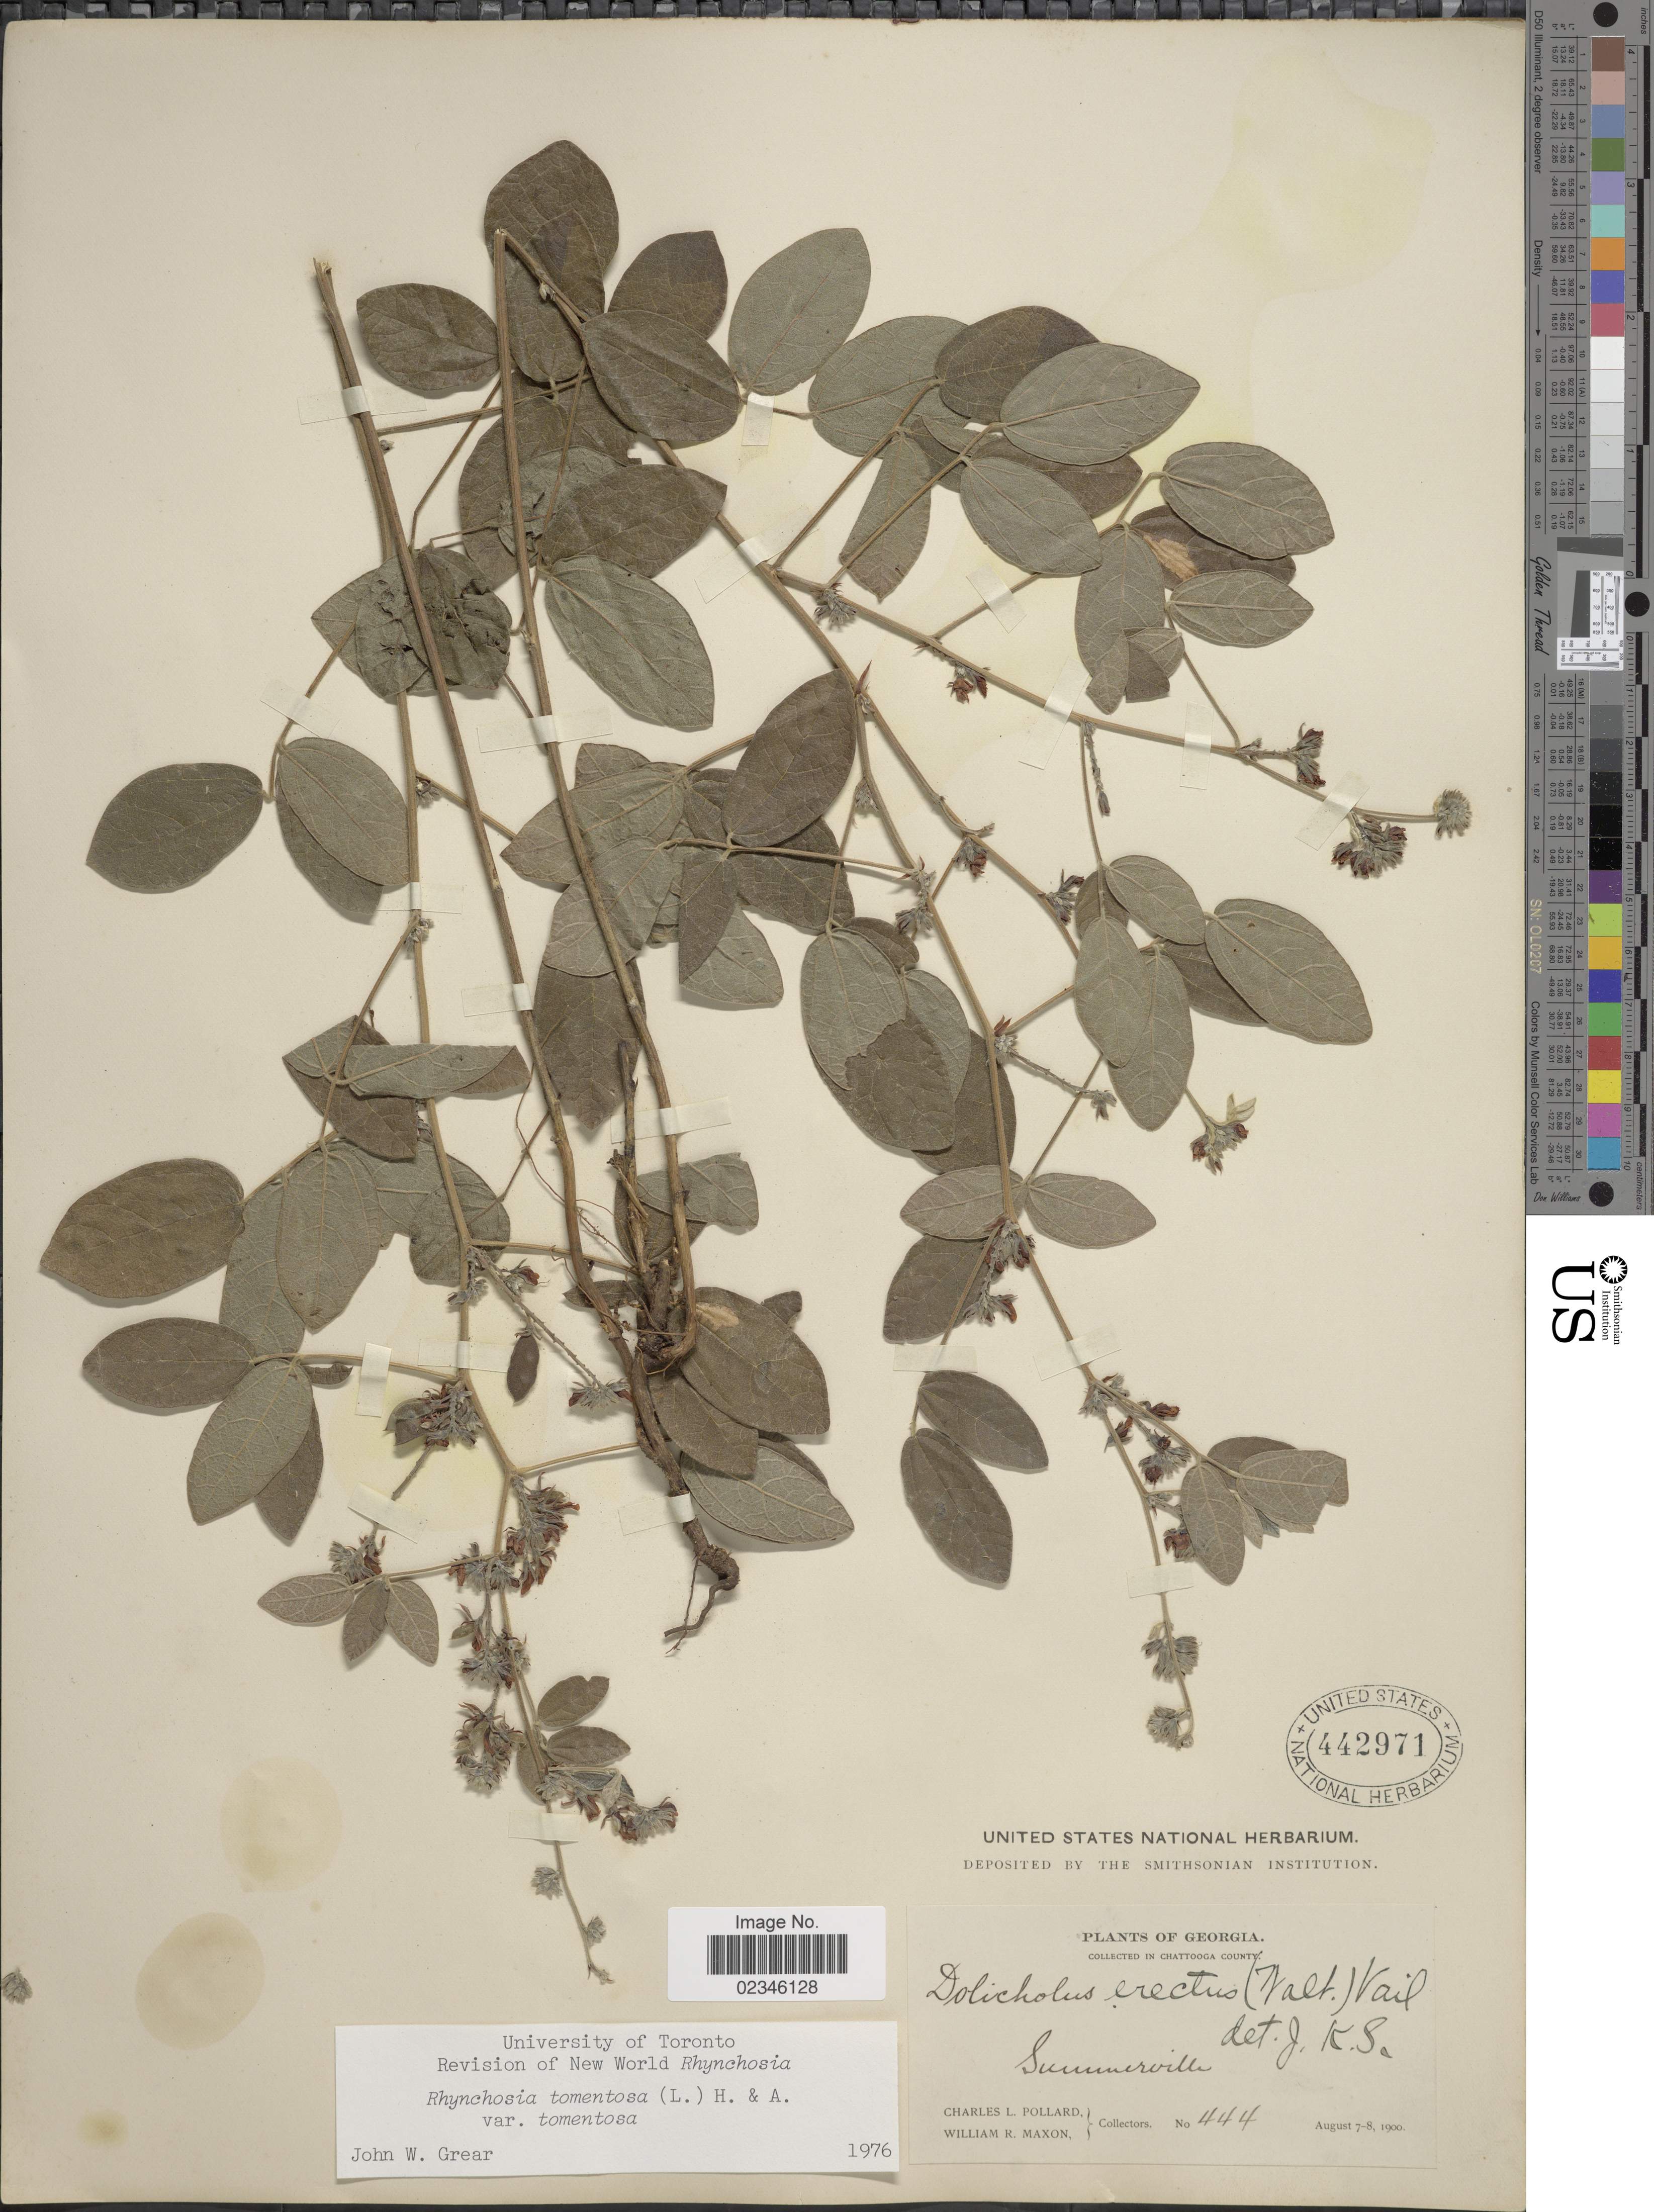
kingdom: Plantae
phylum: Tracheophyta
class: Magnoliopsida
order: Fabales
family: Fabaceae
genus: Rhynchosia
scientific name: Rhynchosia tomentosa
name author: (L.) Hook. & Arn.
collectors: C. L. Pollard & W. R. Maxon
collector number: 444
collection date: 1900-08-07/1900-08-08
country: United States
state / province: Georgia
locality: Chattooga County. Summerville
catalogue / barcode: US 442971